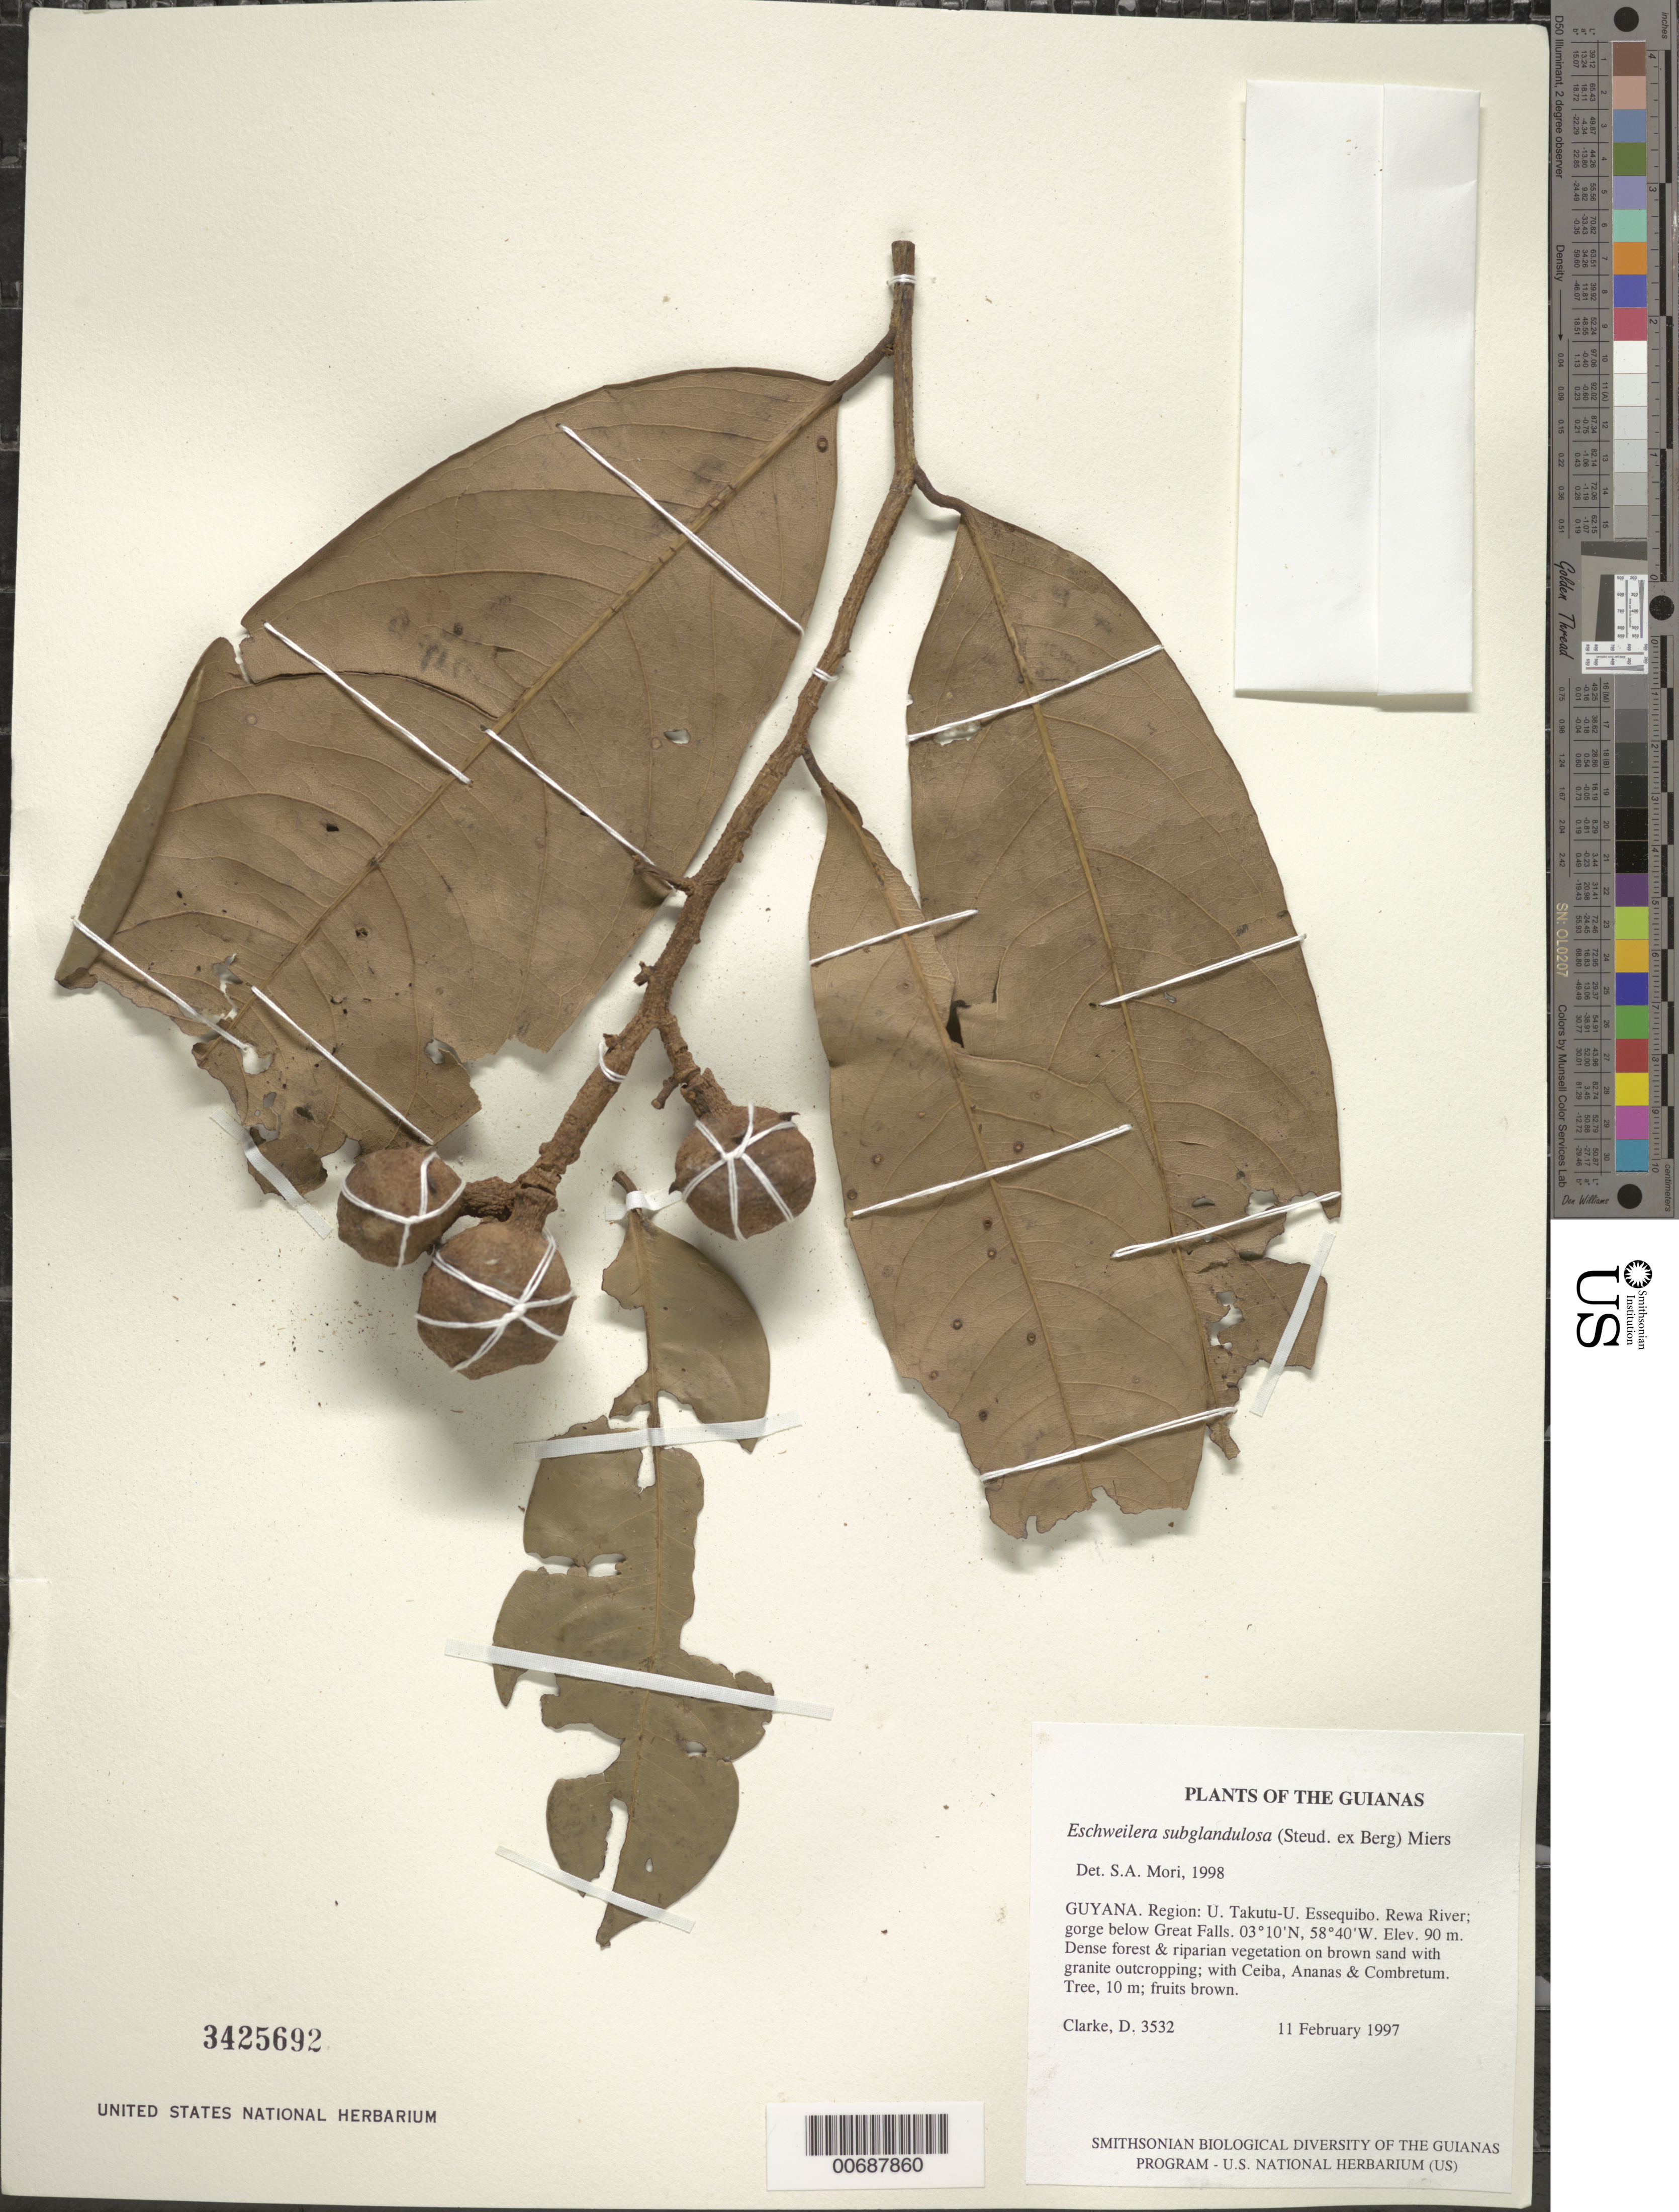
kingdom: Plantae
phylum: Tracheophyta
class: Magnoliopsida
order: Ericales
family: Lecythidaceae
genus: Eschweilera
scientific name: Eschweilera subglandulosa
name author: (Steud. ex Berg) Miers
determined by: Mori, Scott A.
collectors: H. D. Clarke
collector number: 3532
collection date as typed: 11 February 1997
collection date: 1997-02-11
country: Guyana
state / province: U. Takutu-U. Essequibo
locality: Rewa River; gorge below Great Falls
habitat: Dense forest & riparian vegetation on brown sand with granite outcropping; with Ceiba, Ananas & Combretum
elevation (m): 90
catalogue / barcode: US 3425692